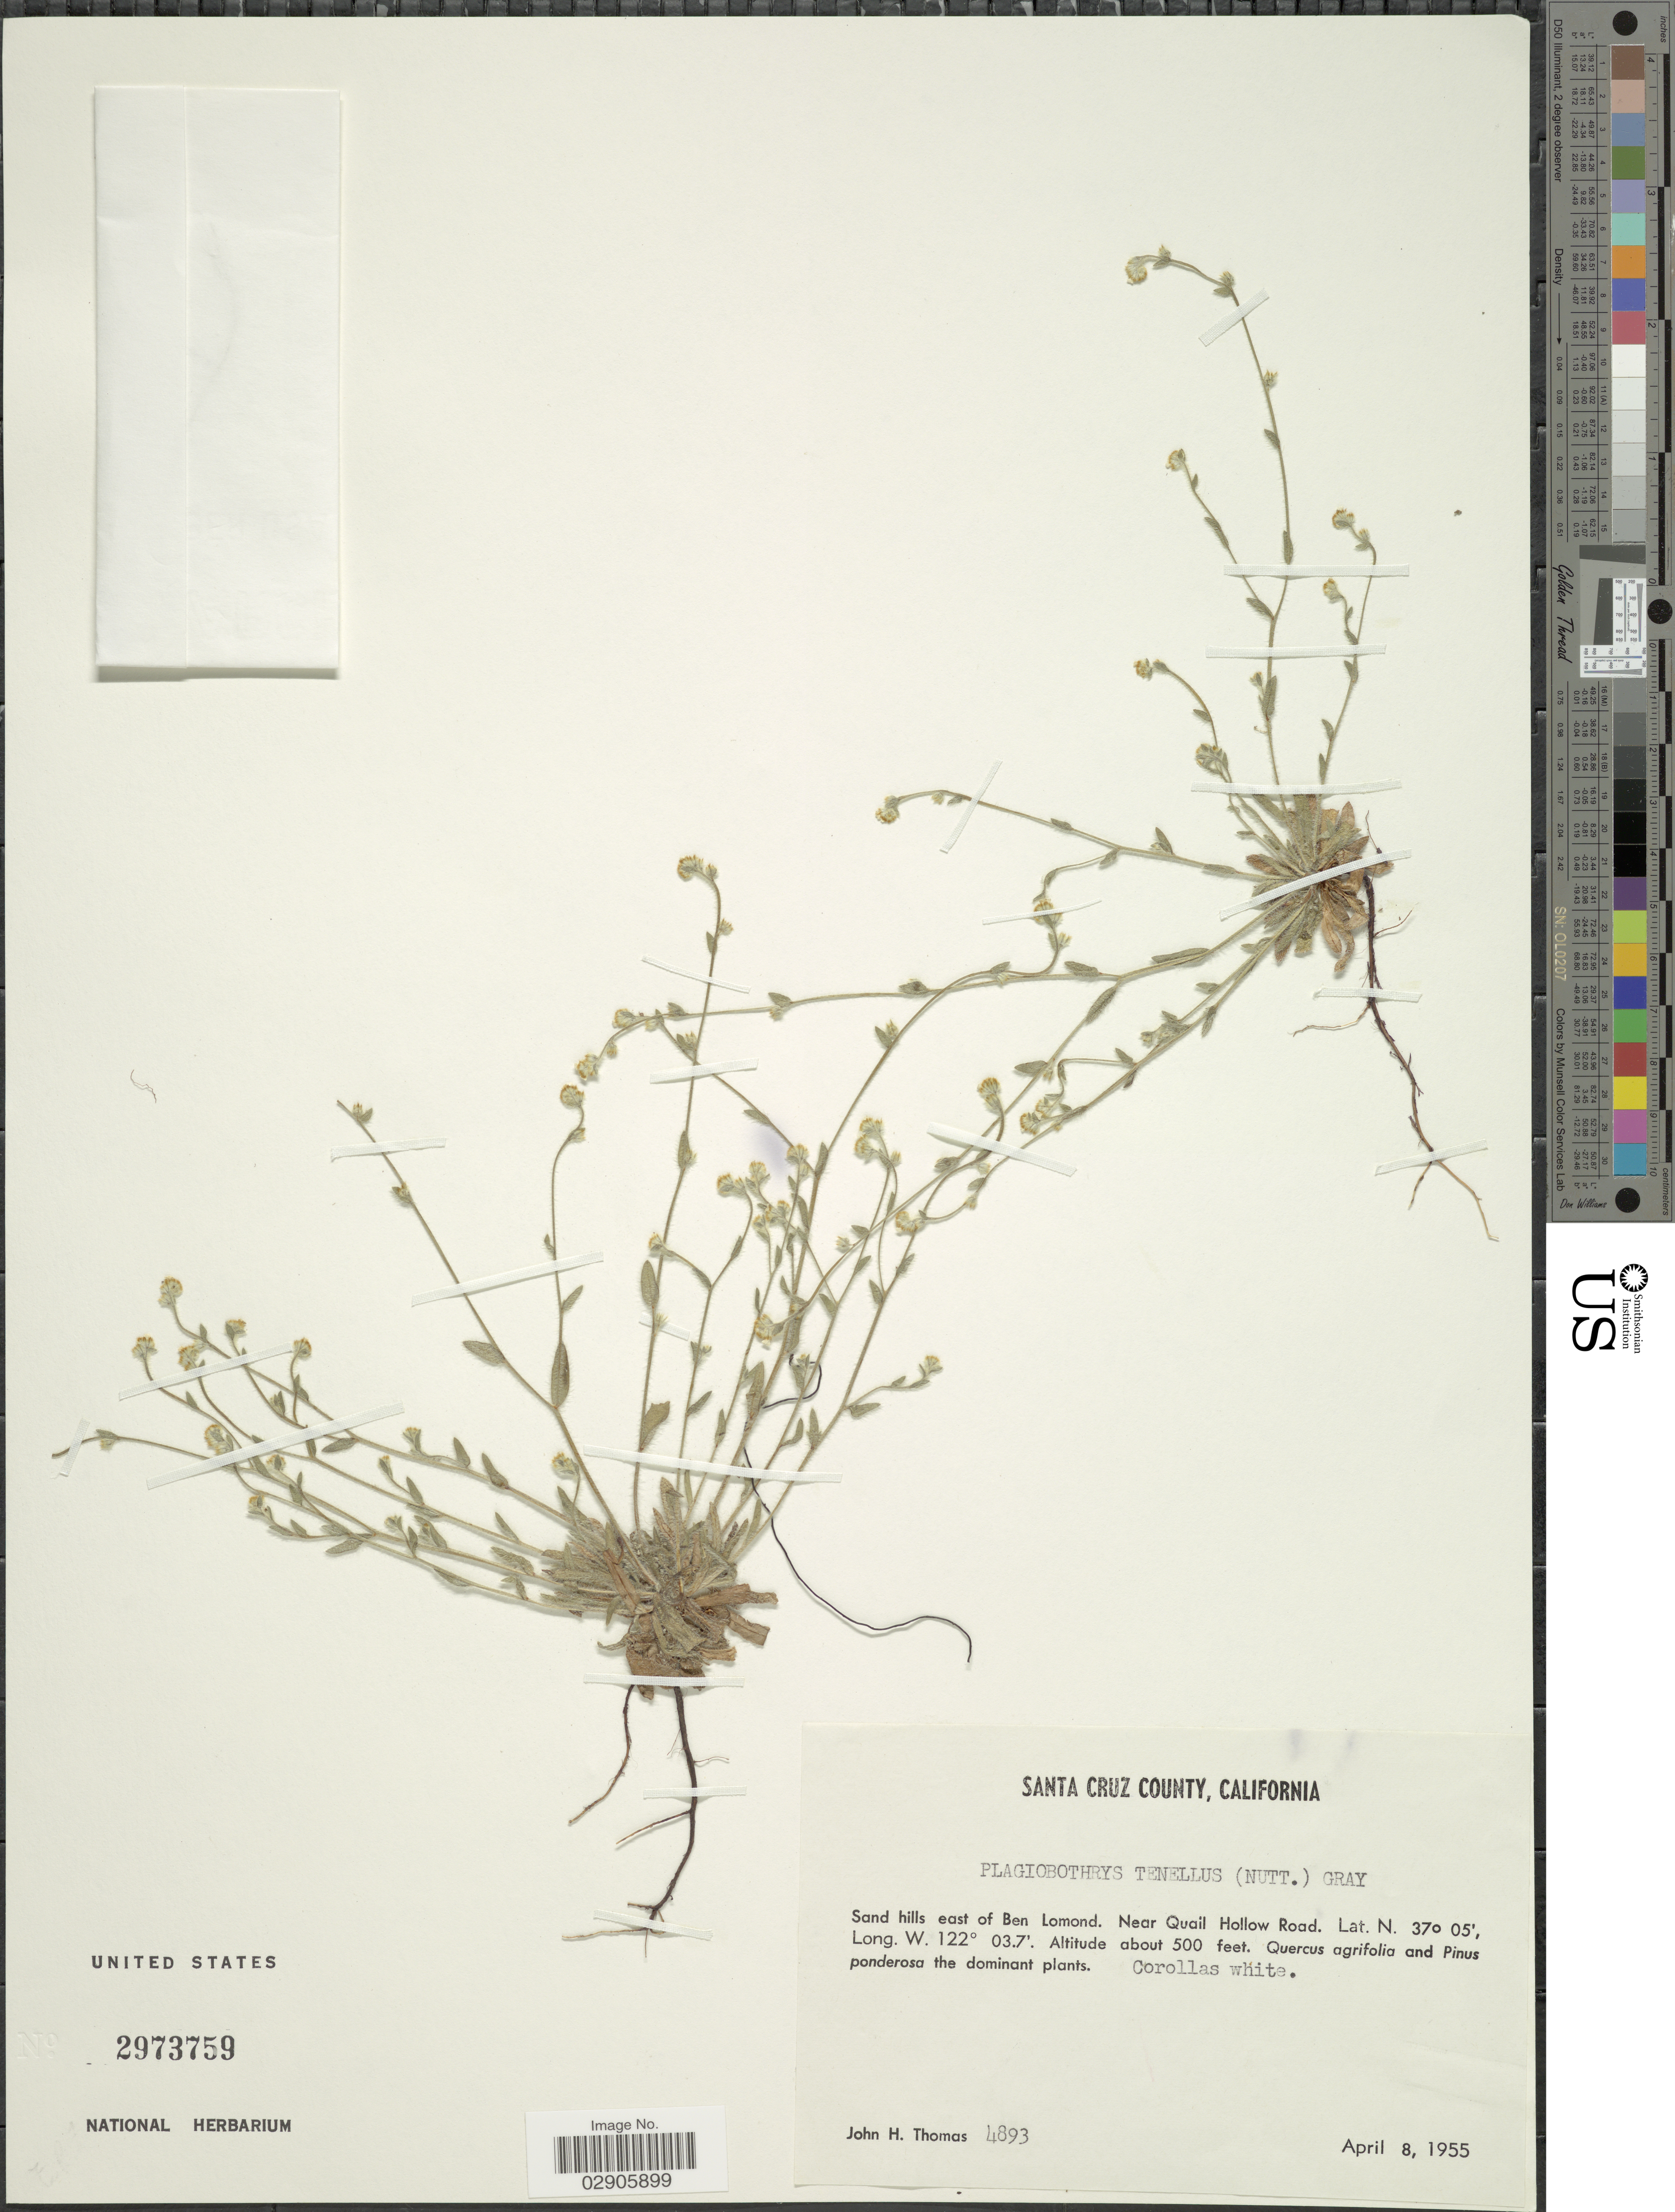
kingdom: Plantae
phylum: Tracheophyta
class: Magnoliopsida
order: Boraginales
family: Boraginaceae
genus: Plagiobothrys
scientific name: Plagiobothrys tenellus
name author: (Nutt.) A. Gray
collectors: J. H. Thomas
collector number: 4893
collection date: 1955-04-08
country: United States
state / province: California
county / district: Santa Cruz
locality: Santa Cruz County. Sand hills east of Ben Lomond. Near Quail Hollow Road.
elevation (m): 152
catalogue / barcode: US 2973759